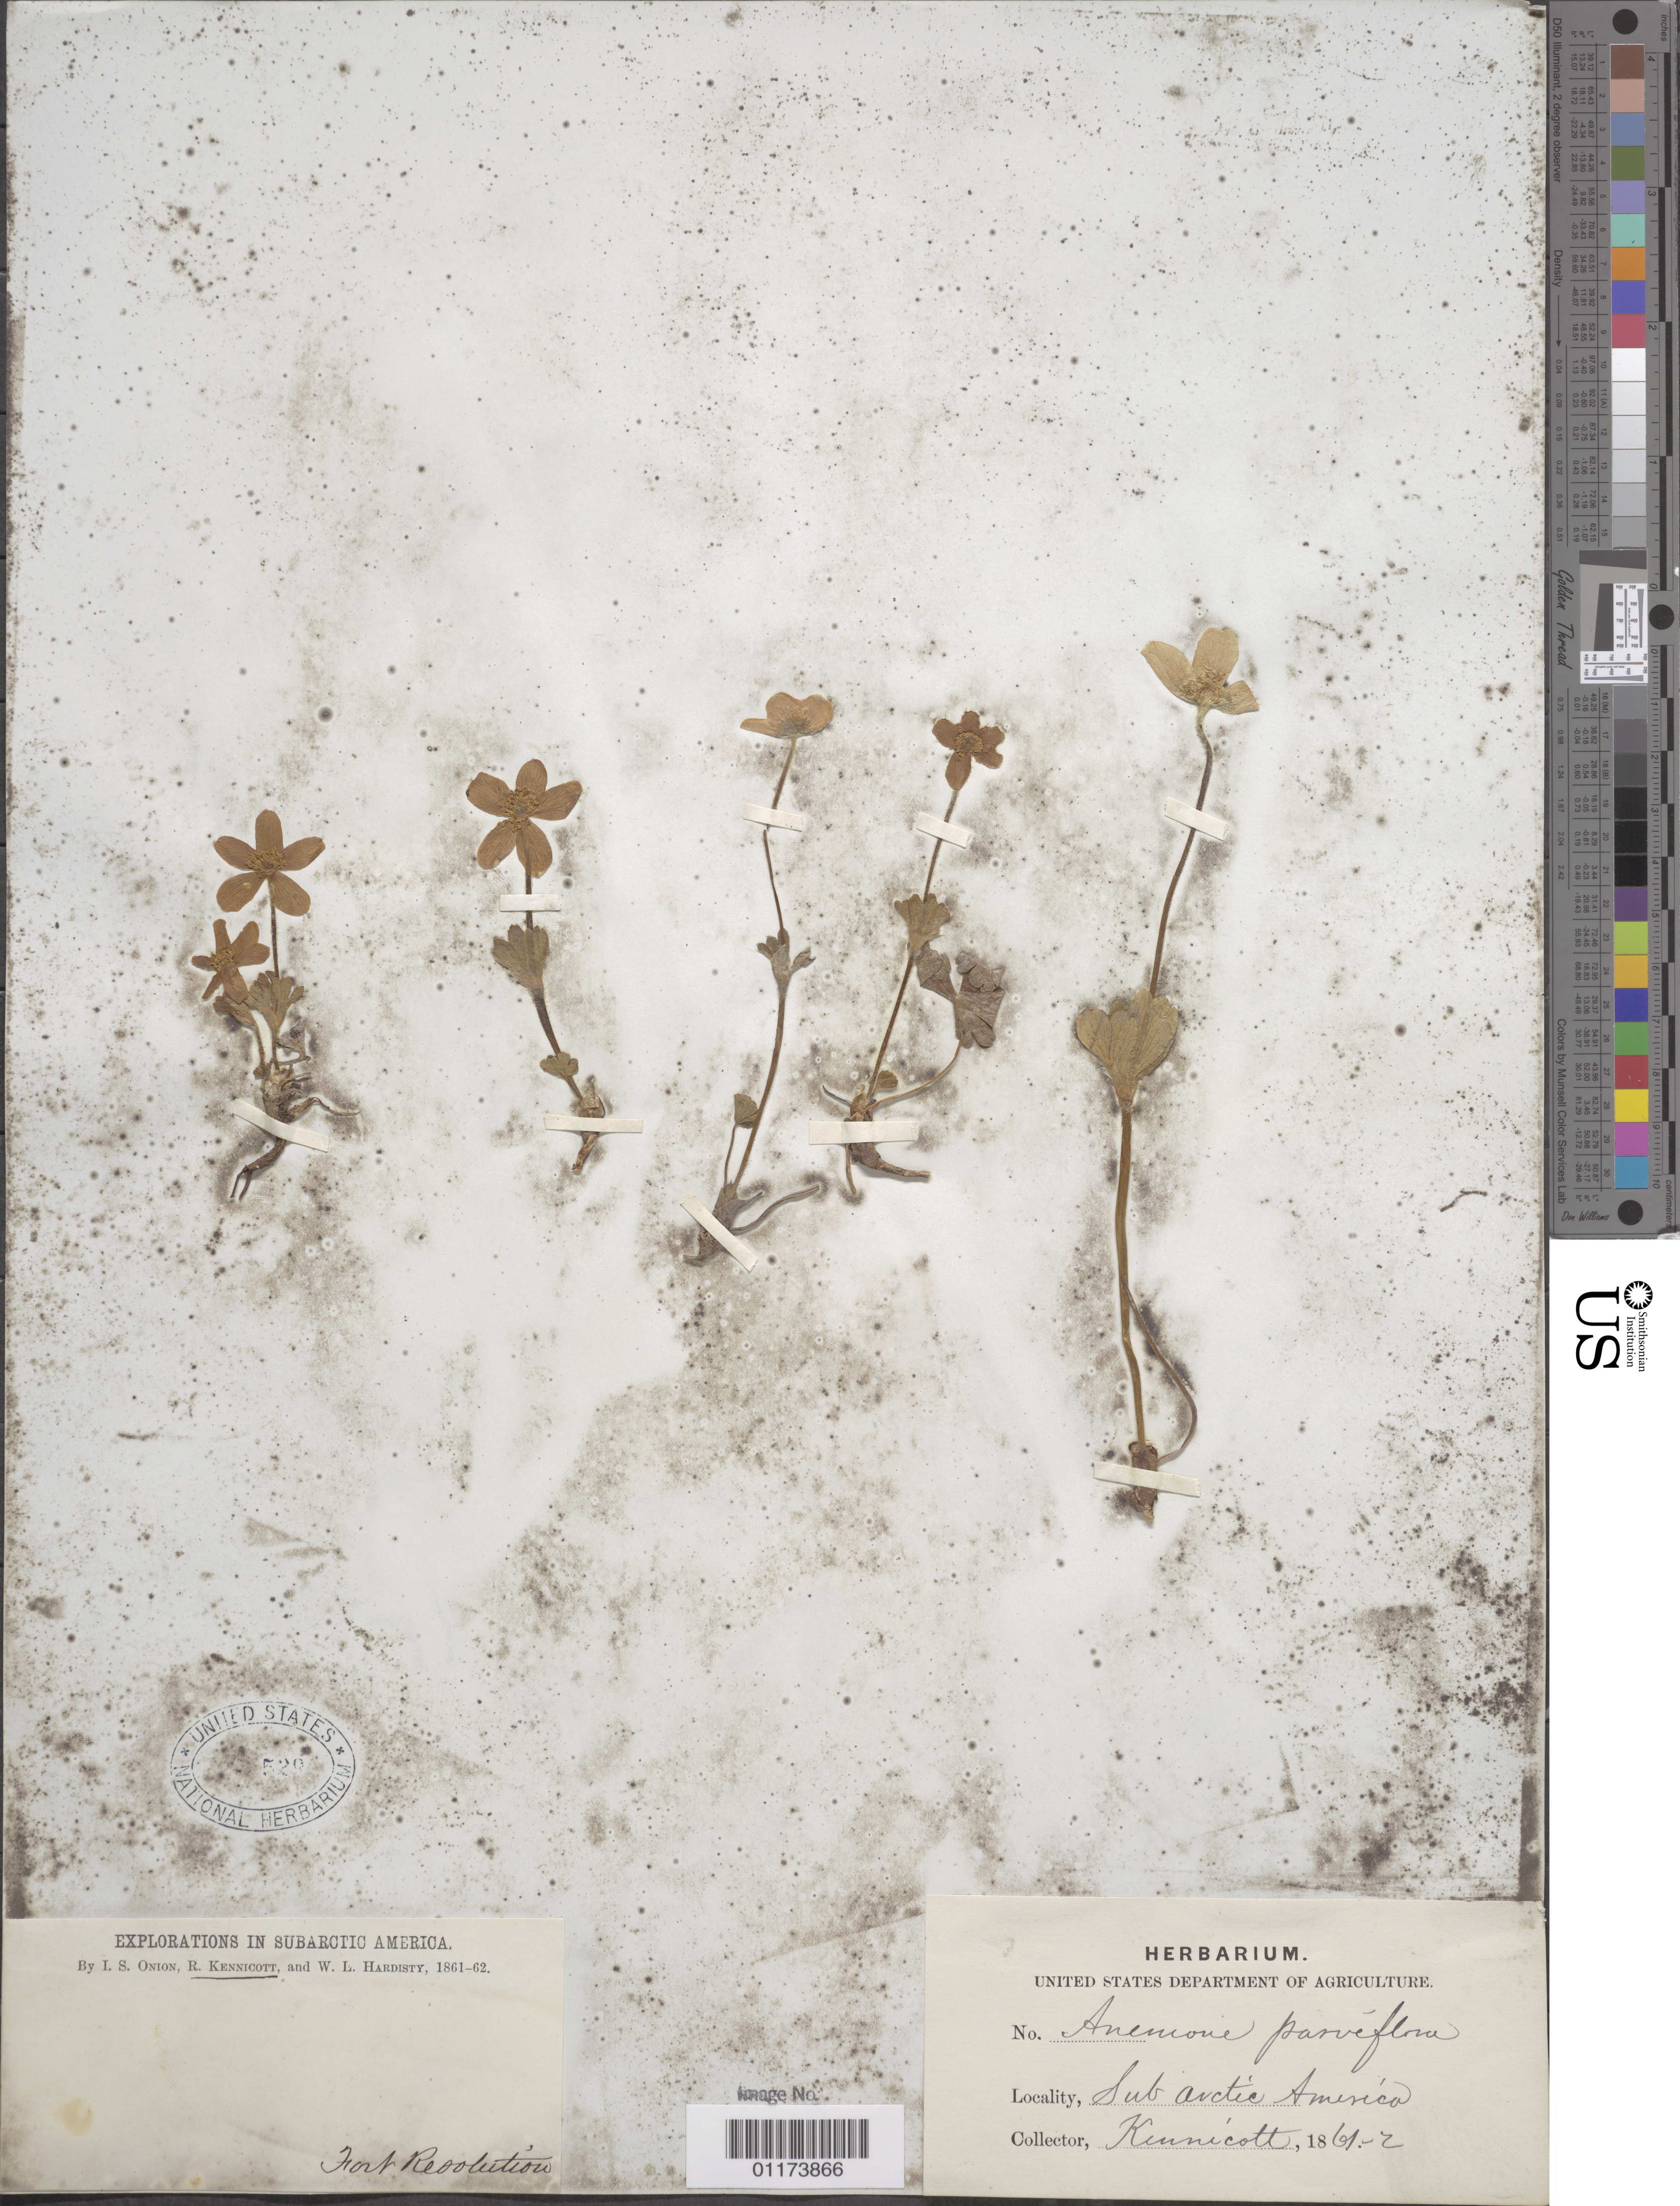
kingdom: Plantae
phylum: Tracheophyta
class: Magnoliopsida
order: Ranunculales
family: Ranunculaceae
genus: Anemone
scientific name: Anemone parviflora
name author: Michx.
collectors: R. Kennicott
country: United States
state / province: Alaska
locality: Fort Resolution.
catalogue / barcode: US 528